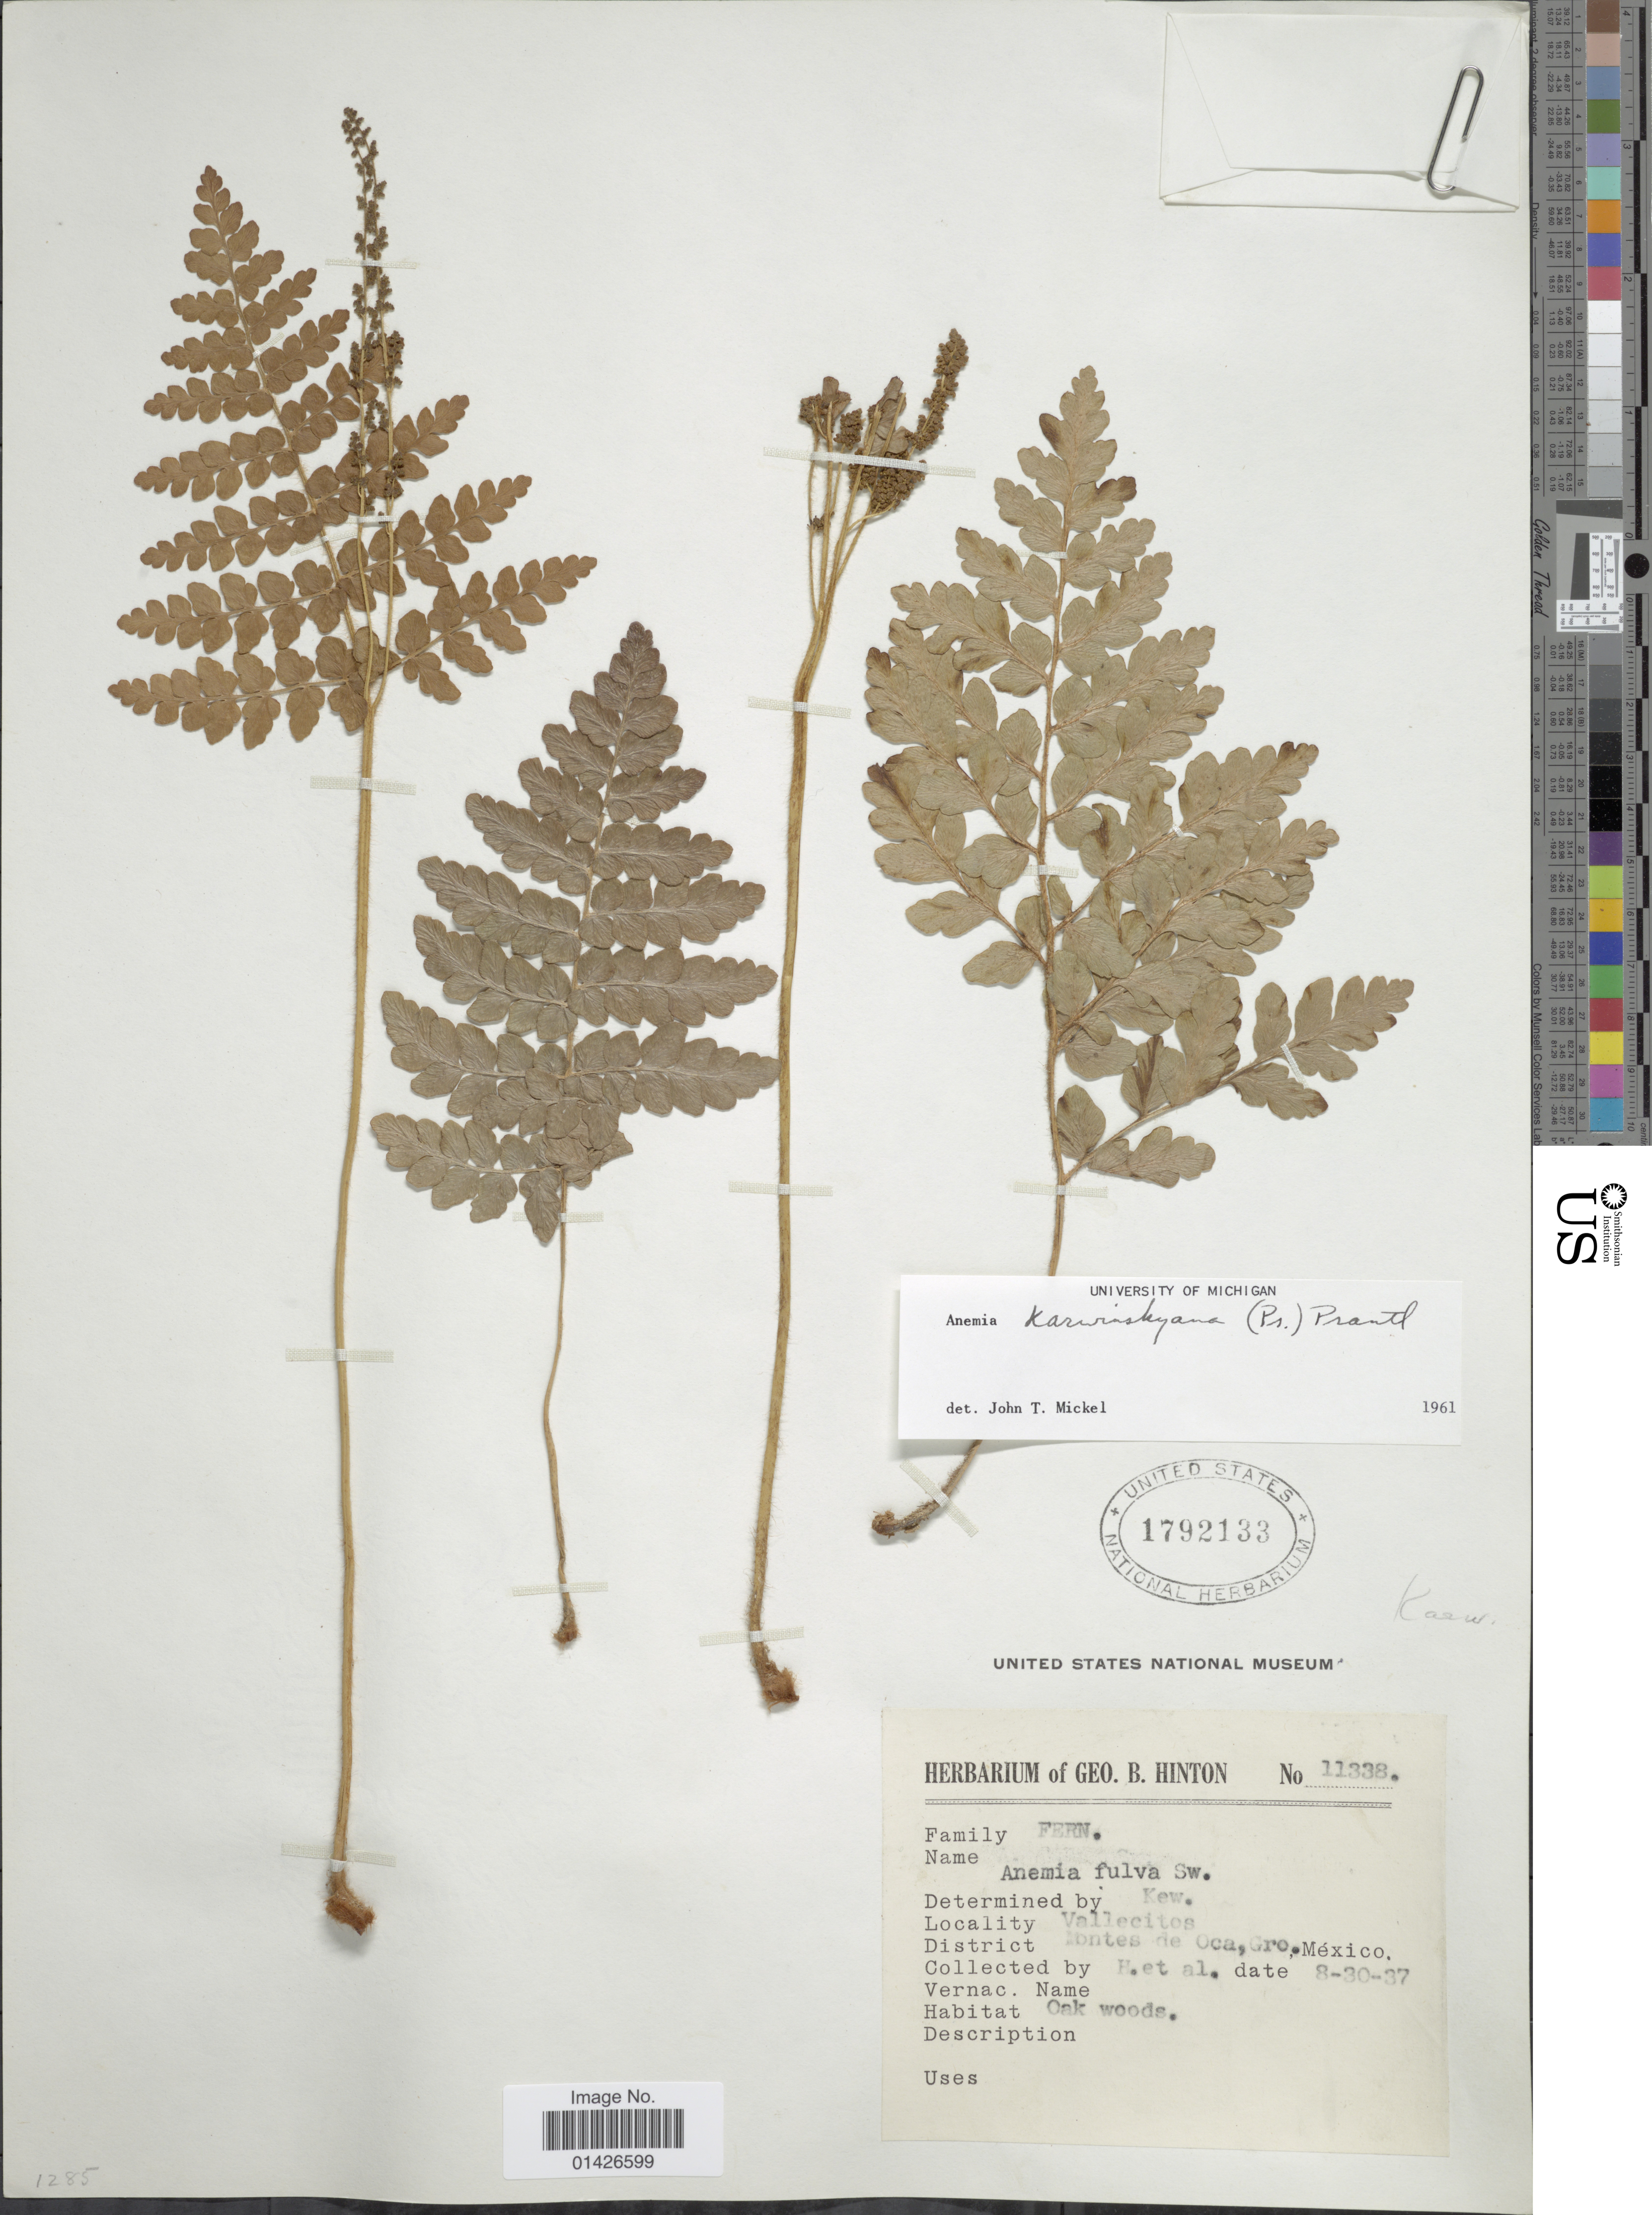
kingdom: Plantae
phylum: Tracheophyta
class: Polypodiopsida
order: Schizaeales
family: Anemiaceae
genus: Anemia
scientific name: Anemia karwinskyana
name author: (C. Presl) Prantl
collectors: G. B. Hinton & et al.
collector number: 11338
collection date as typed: Transcribed d/m/y: 30/8/37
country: Mexico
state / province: Guerrero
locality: Vallecitos, District Montes de Oca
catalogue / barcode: US 1792133